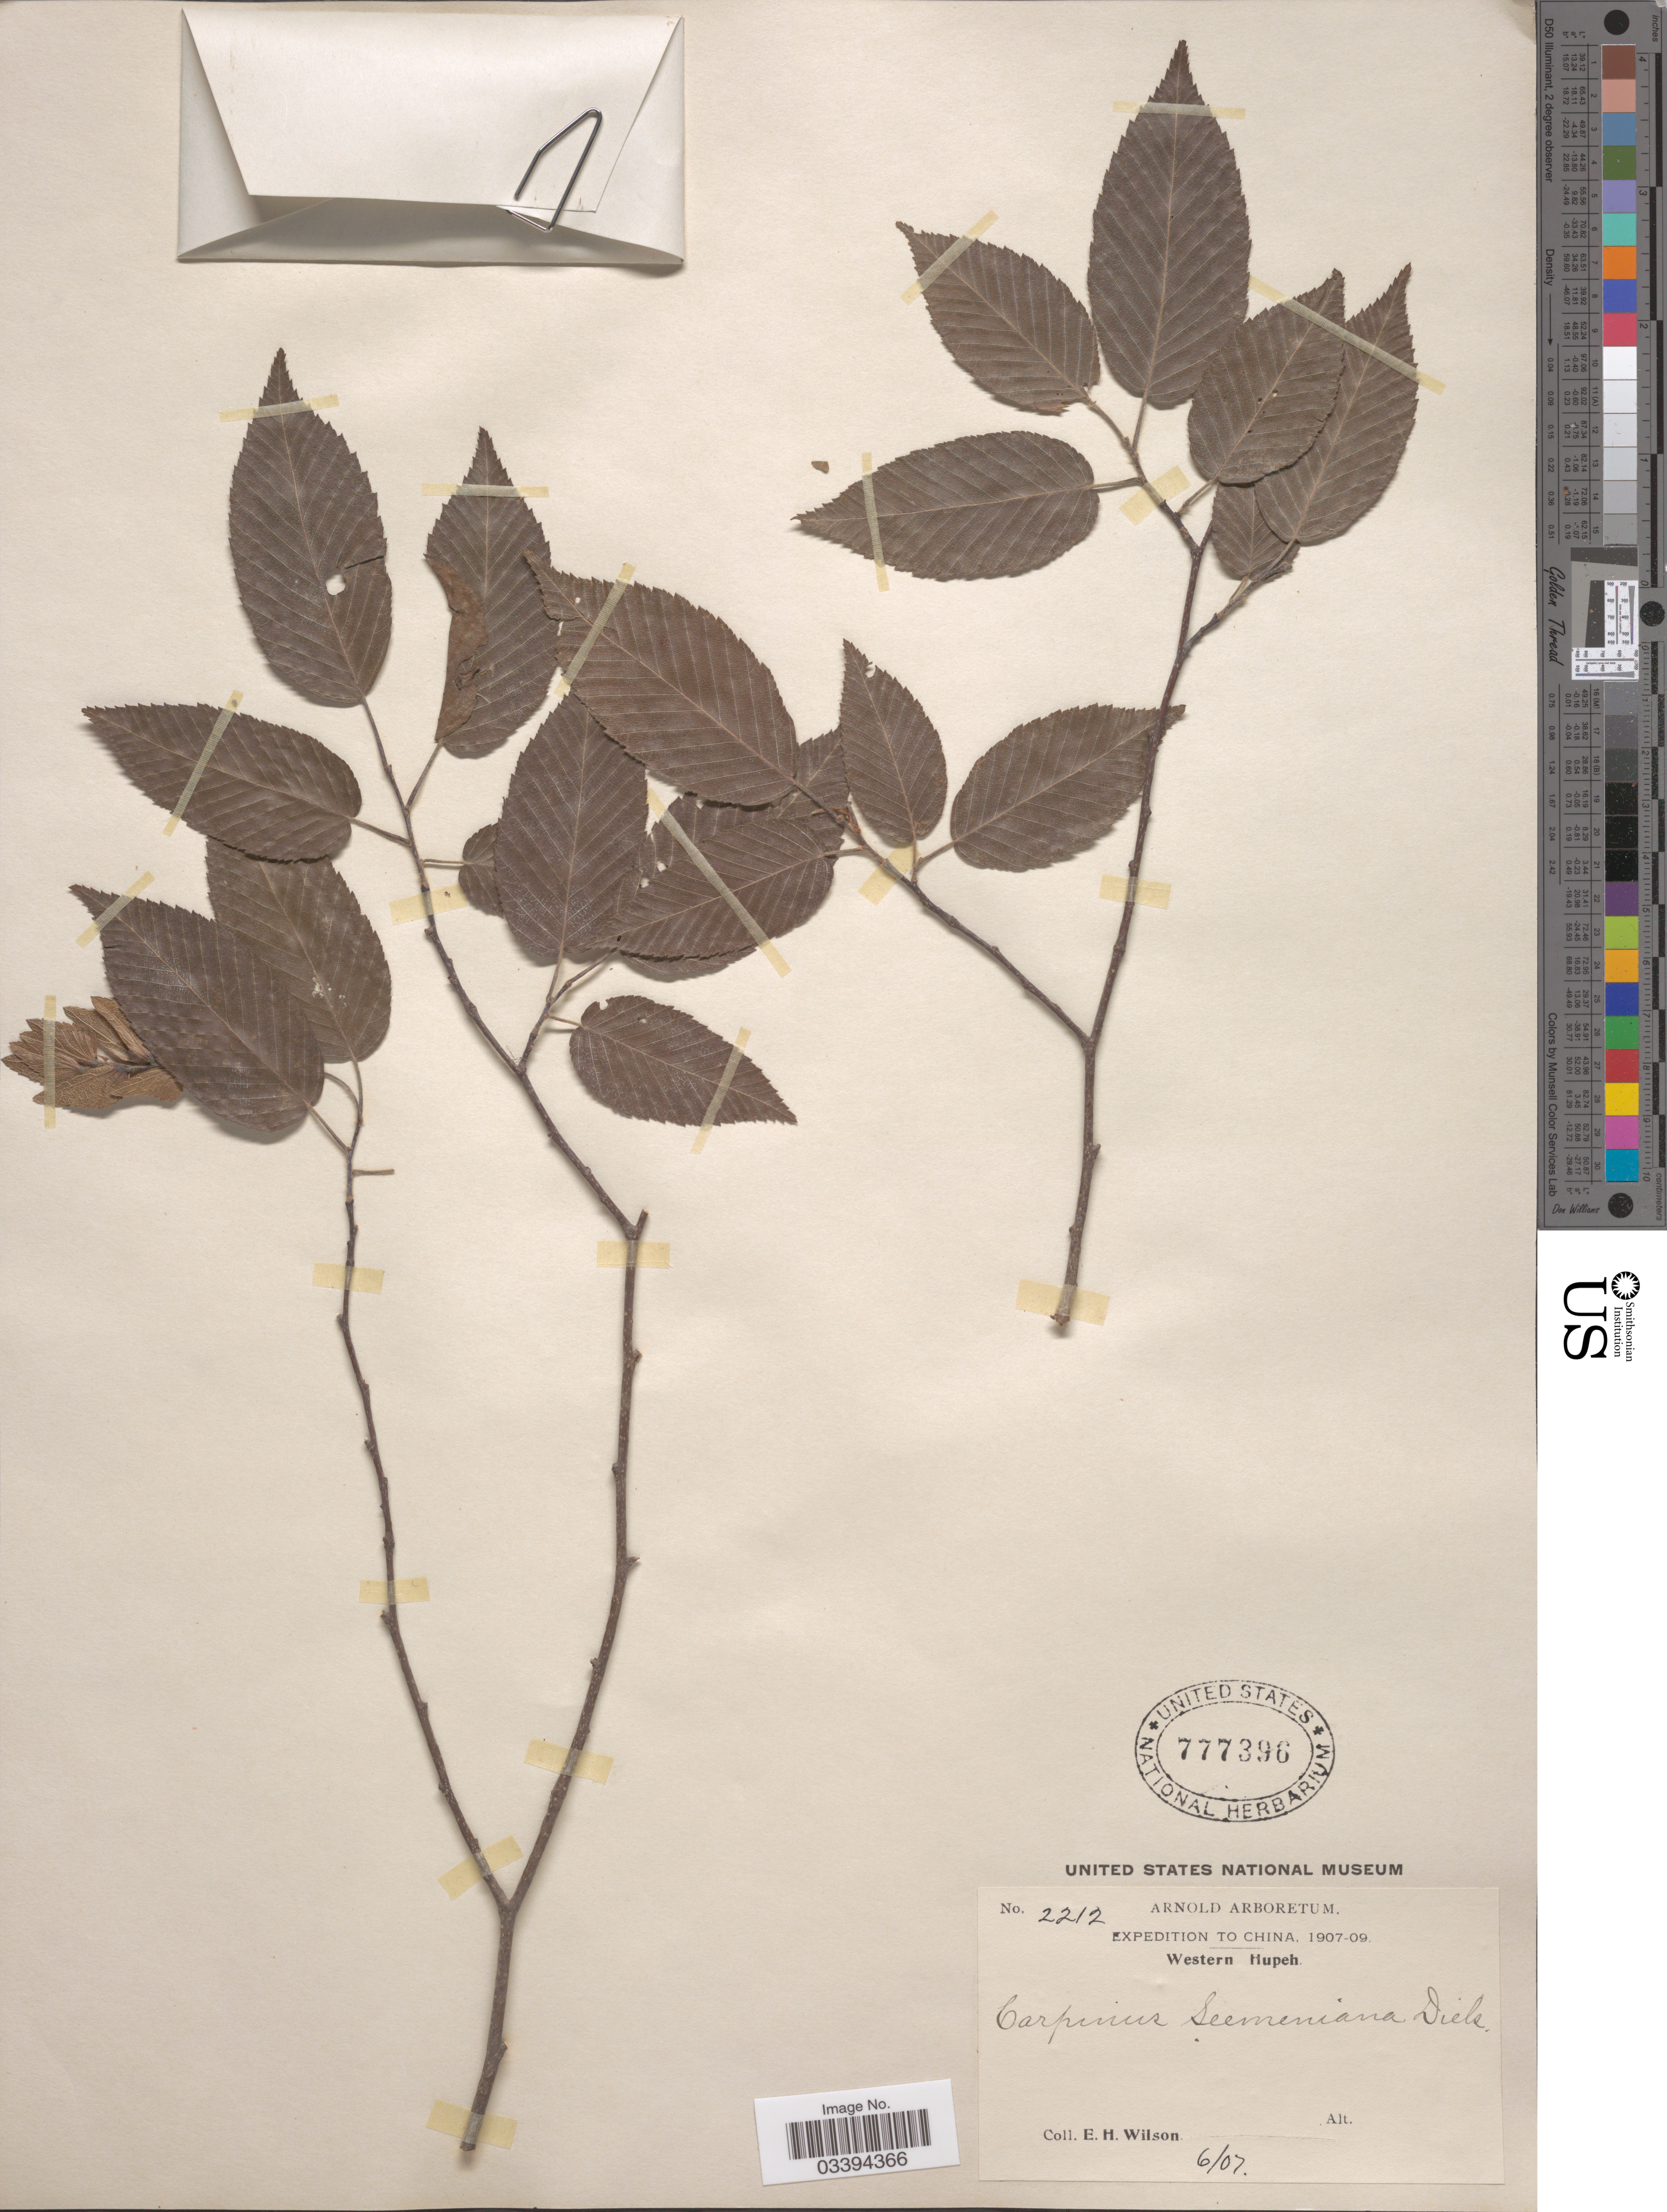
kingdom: Plantae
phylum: Tracheophyta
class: Magnoliopsida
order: Fagales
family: Betulaceae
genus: Carpinus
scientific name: Carpinus seemeniana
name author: Diels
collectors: E. Wilson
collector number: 2212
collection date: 1907-06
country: China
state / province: Hubei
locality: Western Hupeh.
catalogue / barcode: US 777396